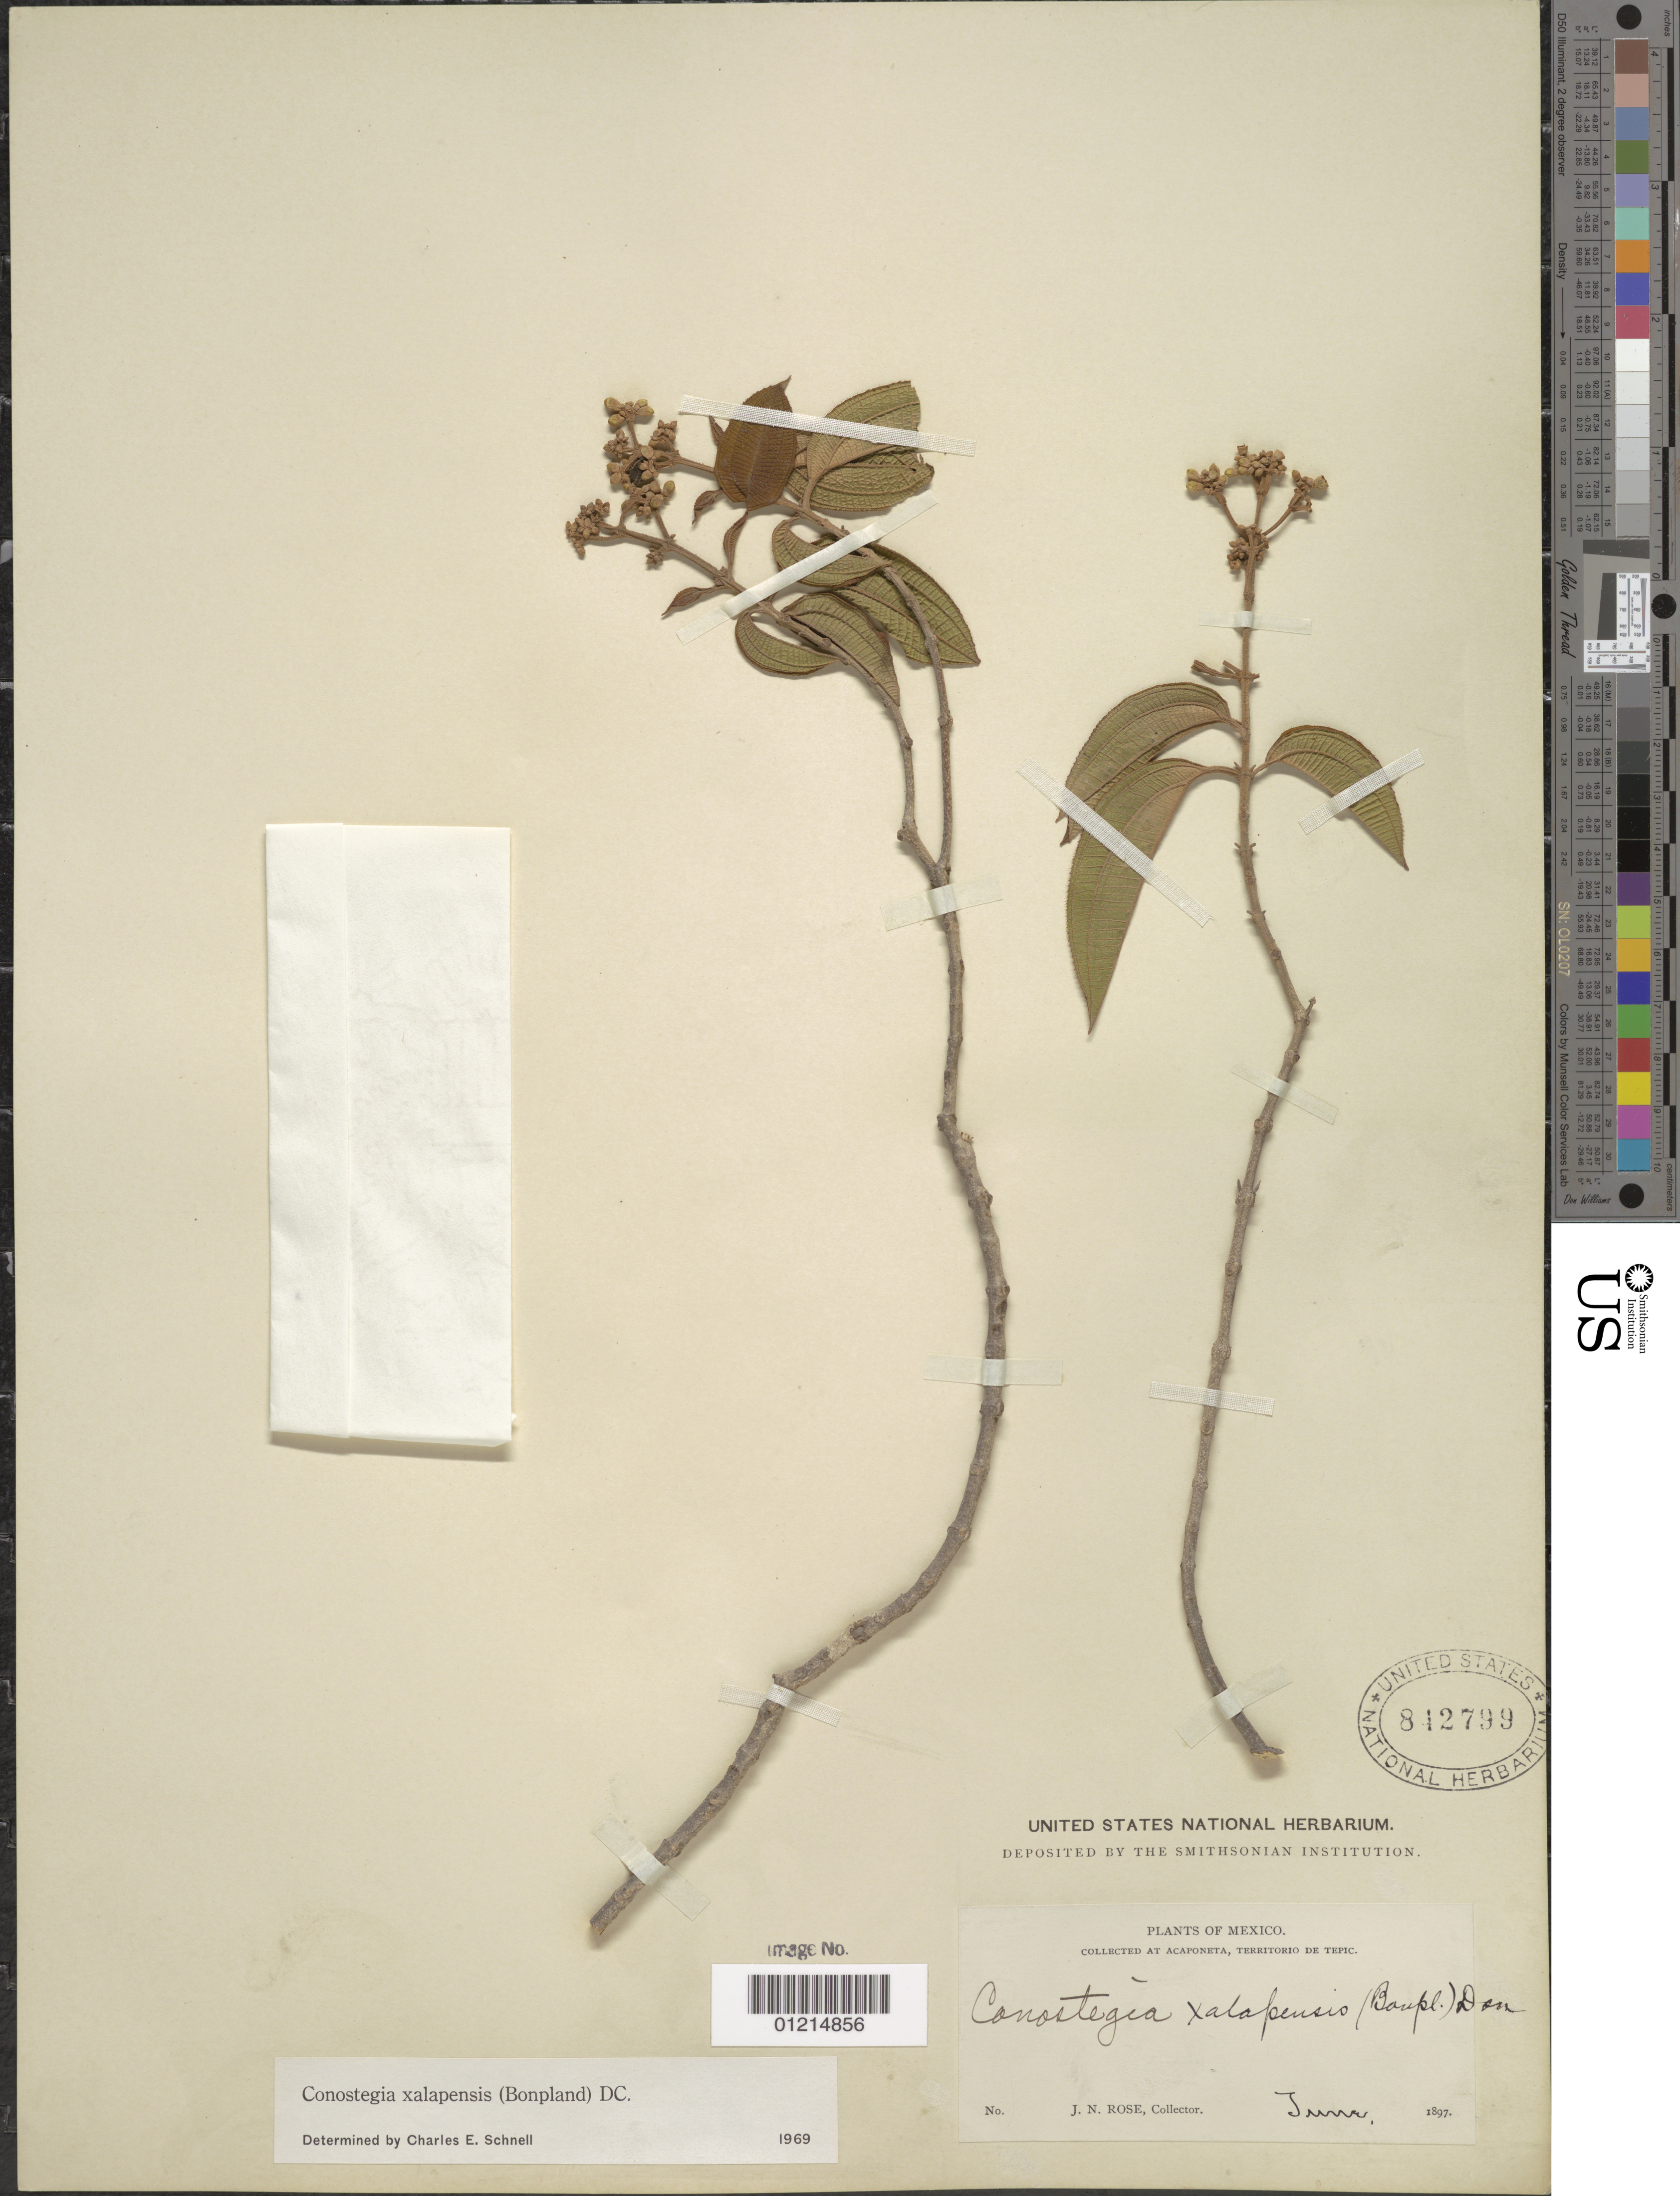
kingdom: Plantae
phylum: Tracheophyta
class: Magnoliopsida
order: Myrtales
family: Melastomataceae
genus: Conostegia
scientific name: Conostegia quadrangularis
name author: Schltdl. ex Steud.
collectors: J. N. Rose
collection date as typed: Jun 1897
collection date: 1897-06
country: Mexico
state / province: Nayarit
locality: Acaponeta, Territorio de Tepic.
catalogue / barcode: US 842799